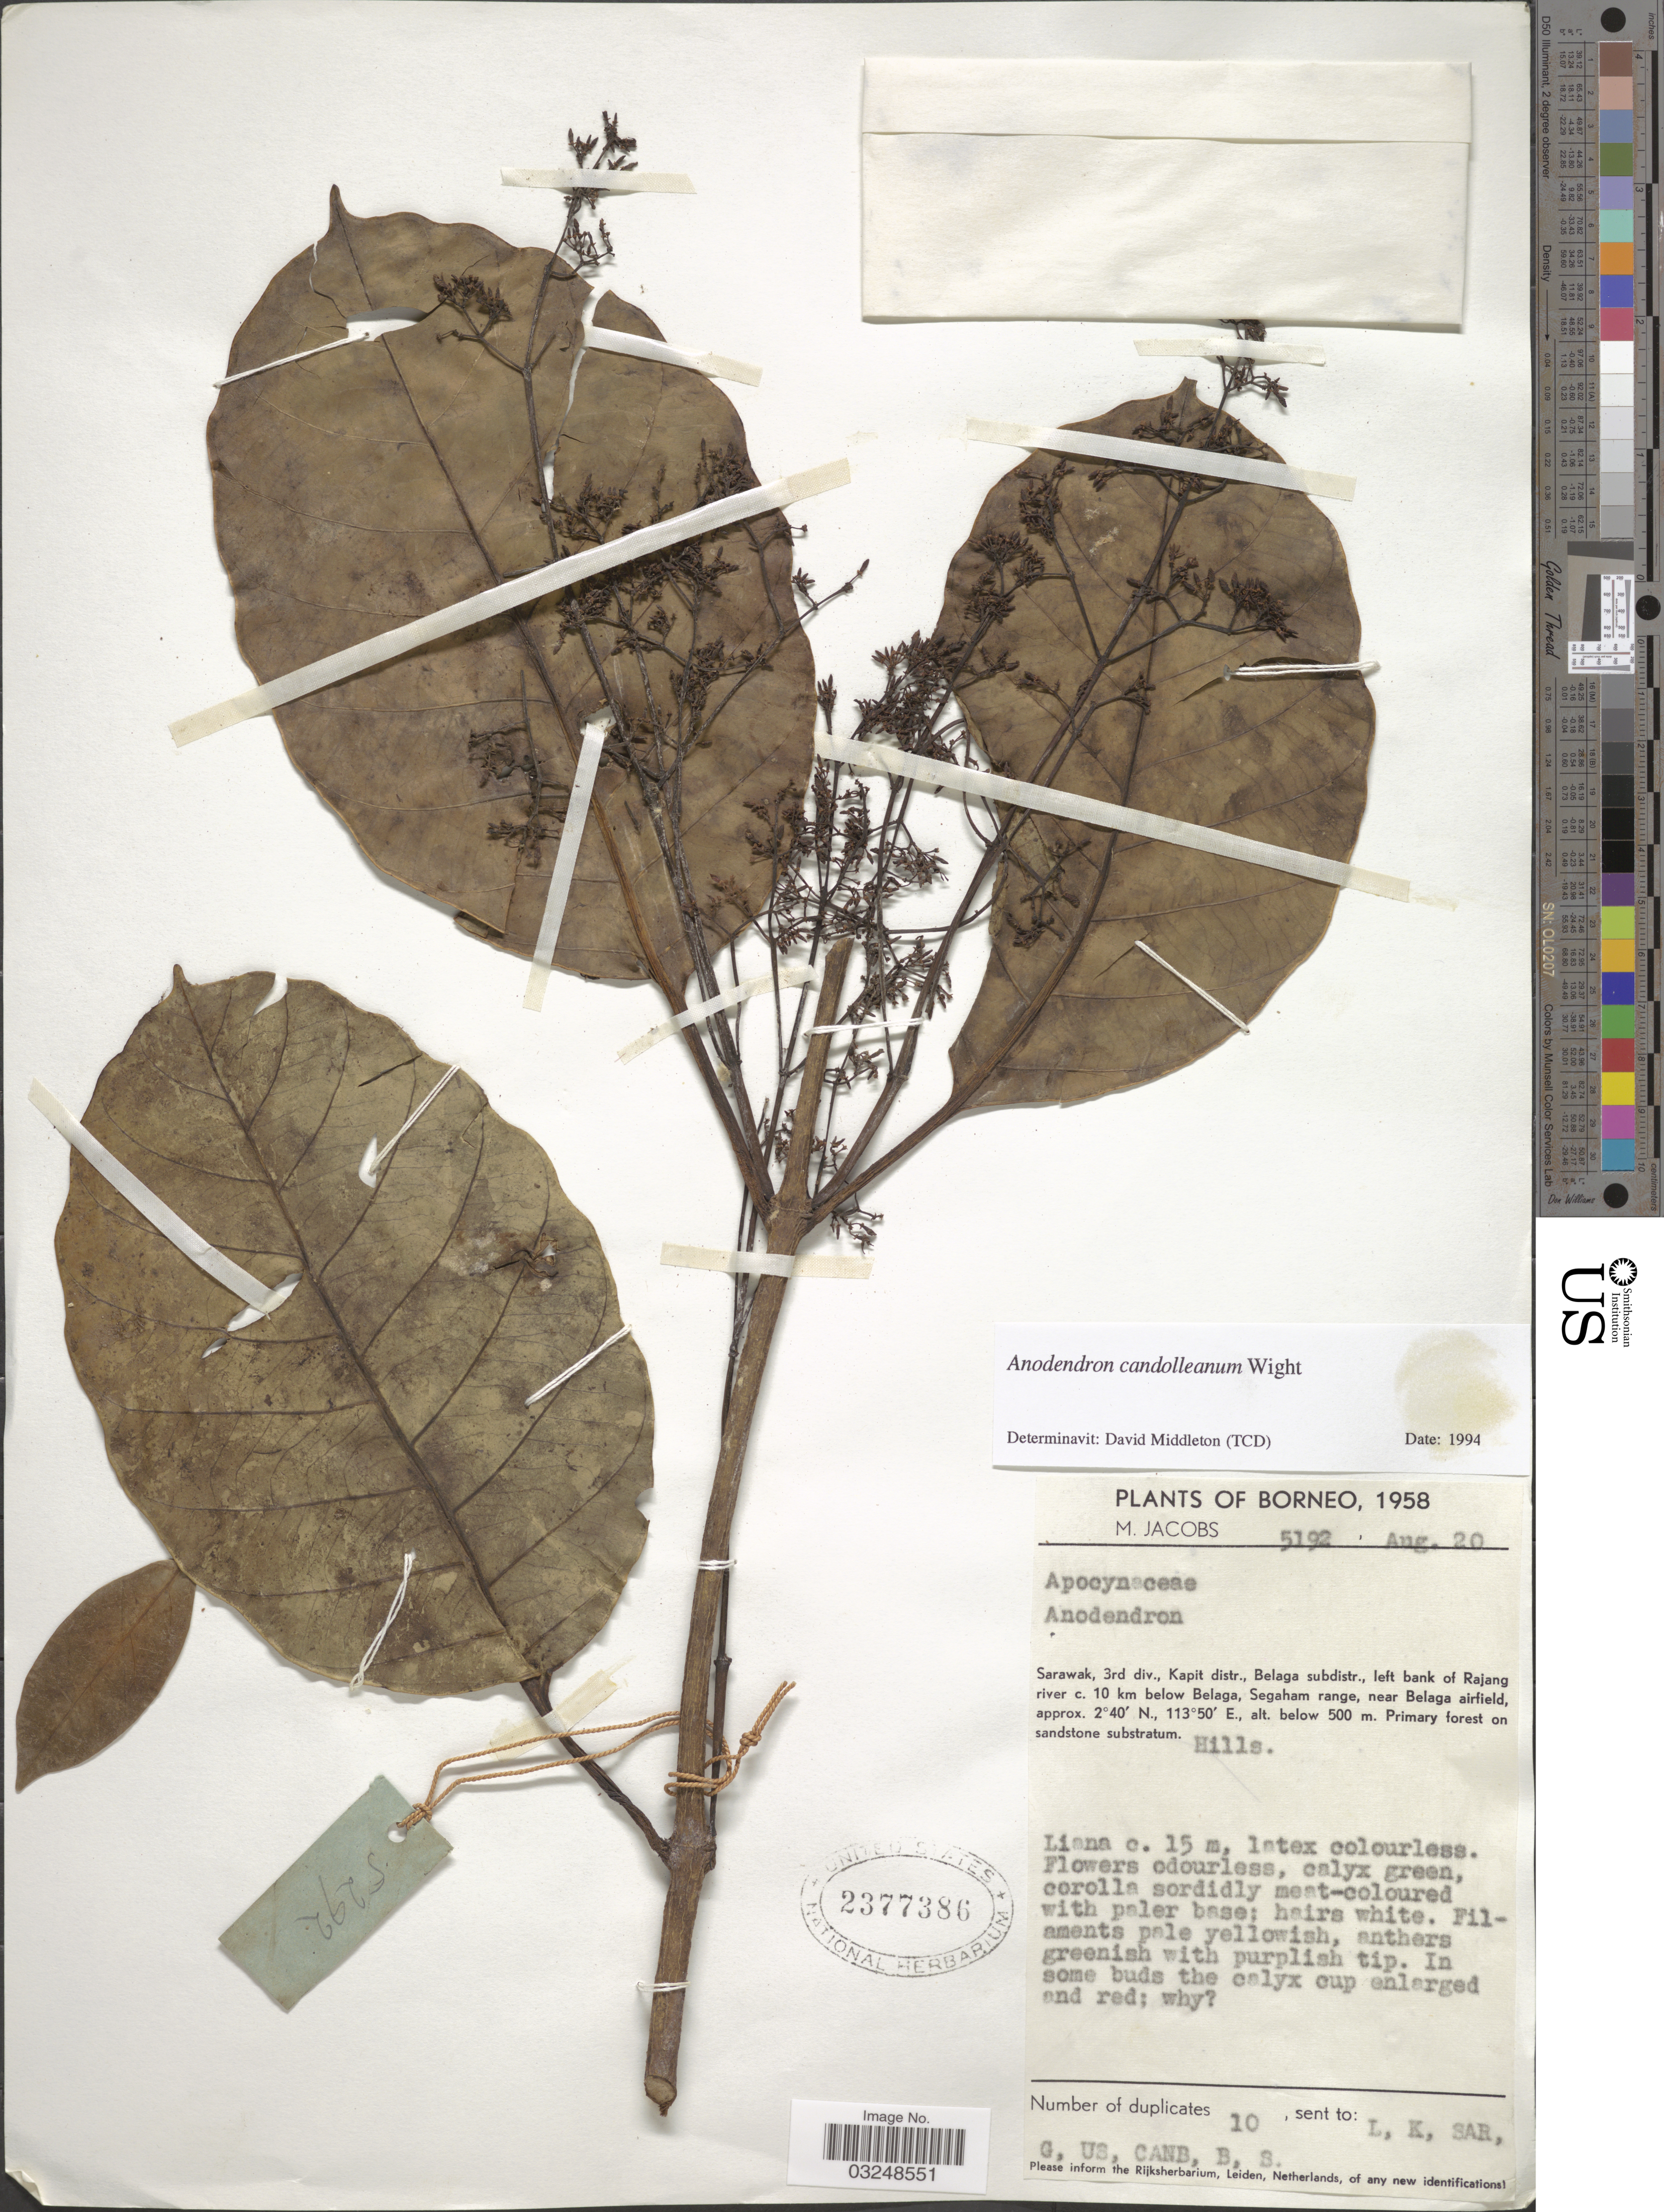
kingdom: Plantae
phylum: Tracheophyta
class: Magnoliopsida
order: Gentianales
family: Apocynaceae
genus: Anodendron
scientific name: Anodendron candolleanum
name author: Wight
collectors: M. Jacobs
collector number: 5192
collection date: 1958-08-20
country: Malaysia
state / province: Sarawak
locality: Borneo, Sarawak, 3rd div., Kapit distr., Belaga subdistr., left bank of Rajang river c. 10 km below Belaga, Segaham range, near Belaga airfield.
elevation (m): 500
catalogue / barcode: US 2377386